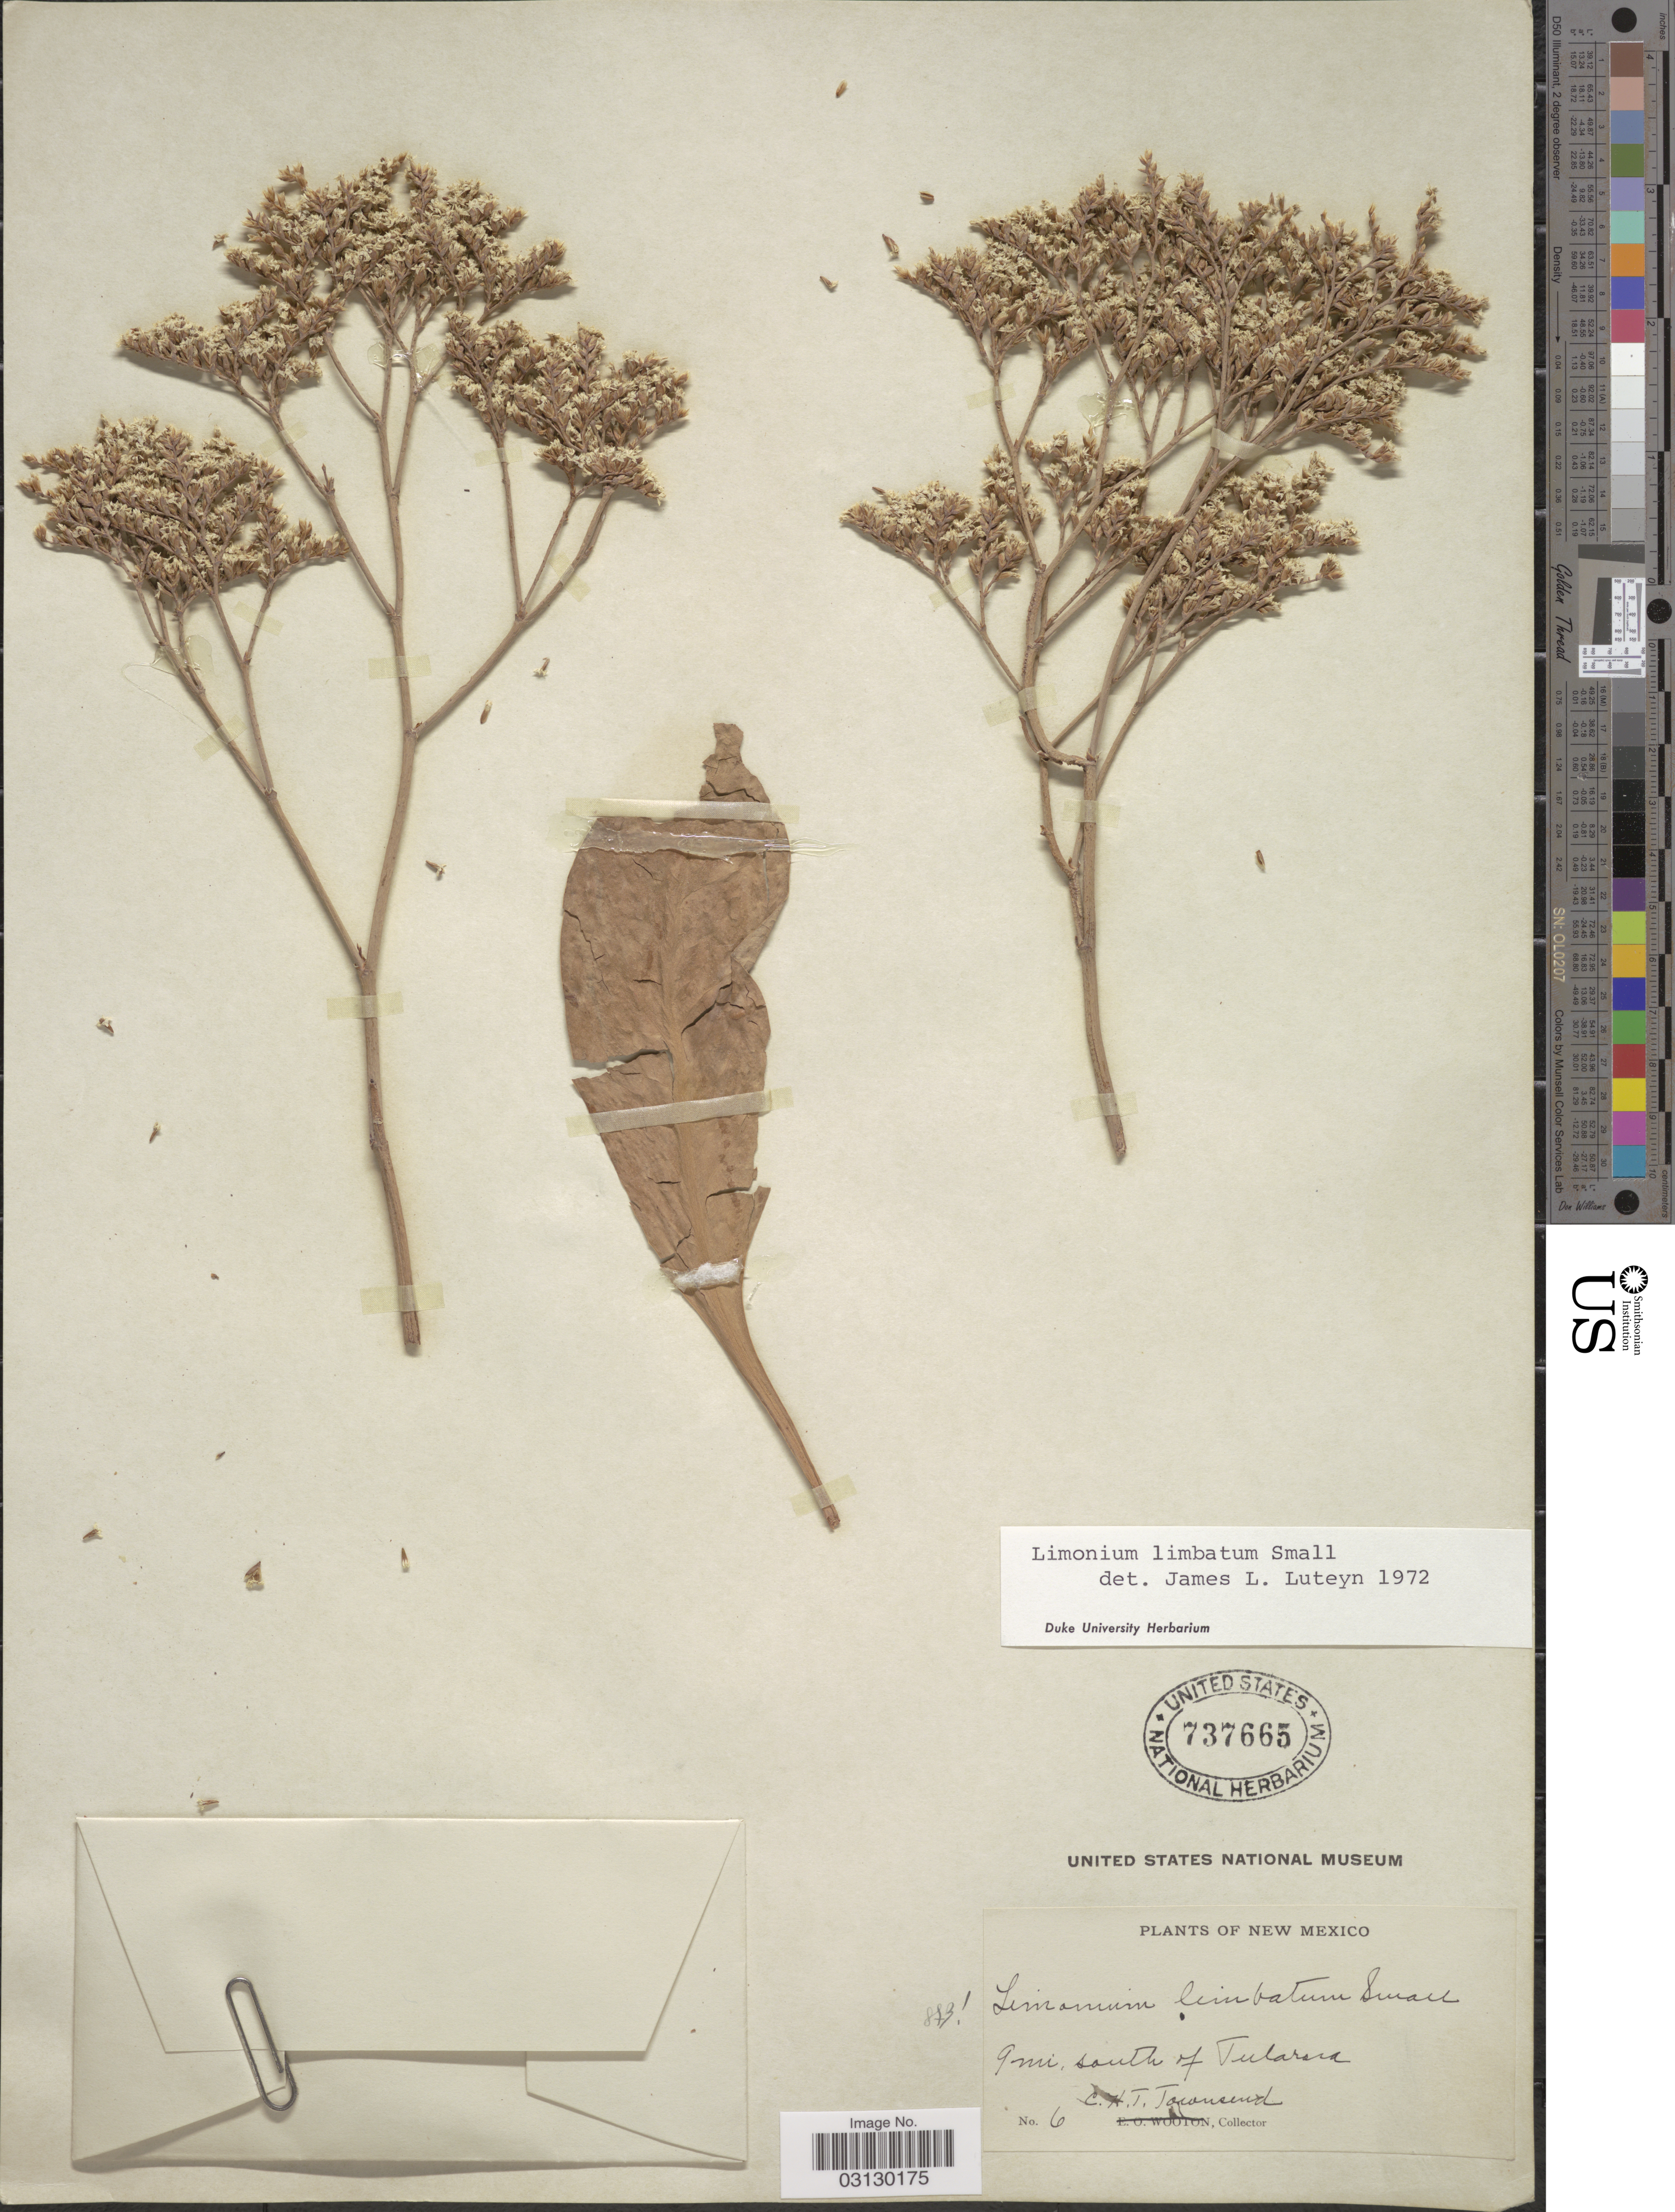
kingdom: Plantae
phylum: Tracheophyta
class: Magnoliopsida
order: Caryophyllales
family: Plumbaginaceae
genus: Limonium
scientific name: Limonium limbatum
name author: Small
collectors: C. H. T. Townsend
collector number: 6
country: United States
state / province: New Mexico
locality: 9 mi. south of Tularosa.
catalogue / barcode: US 737665